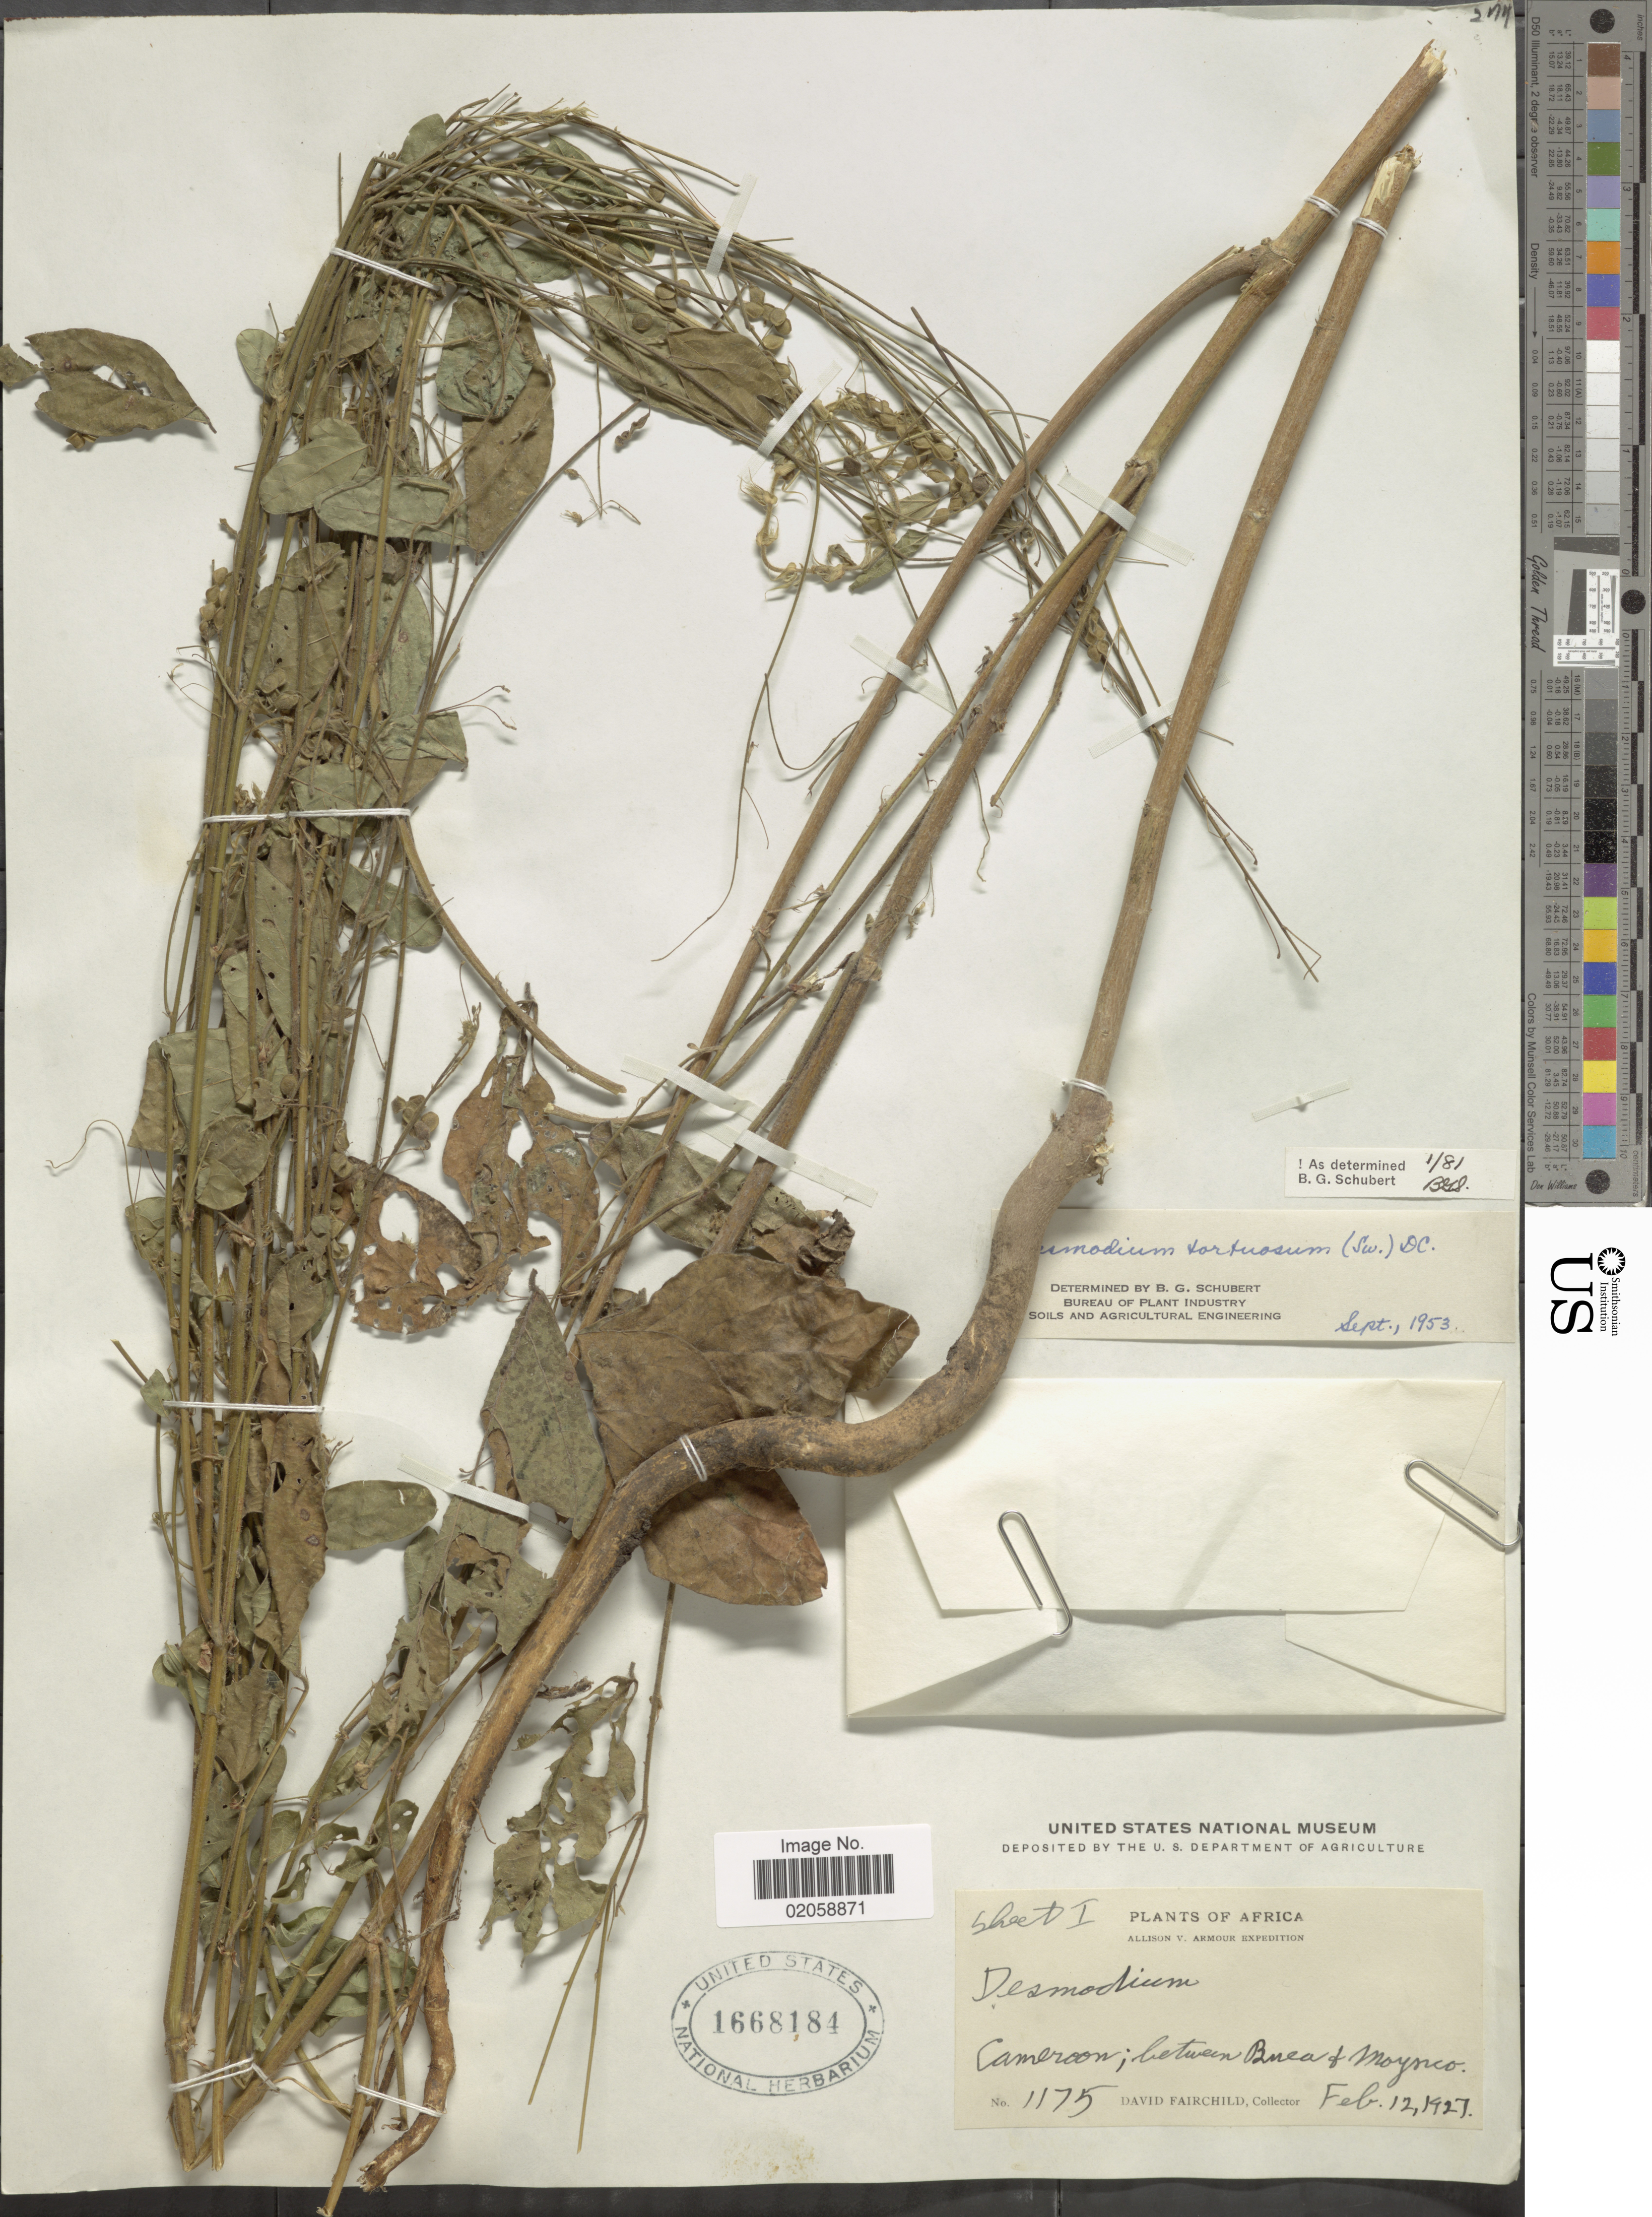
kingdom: Plantae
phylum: Tracheophyta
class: Magnoliopsida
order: Fabales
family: Fabaceae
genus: Desmodium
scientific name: Desmodium tortuosum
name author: (Sw.) DC.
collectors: D. Fairchild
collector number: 1175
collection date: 1927-02-12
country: Cameroon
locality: Between Buea of Moynco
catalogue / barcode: US 1668184